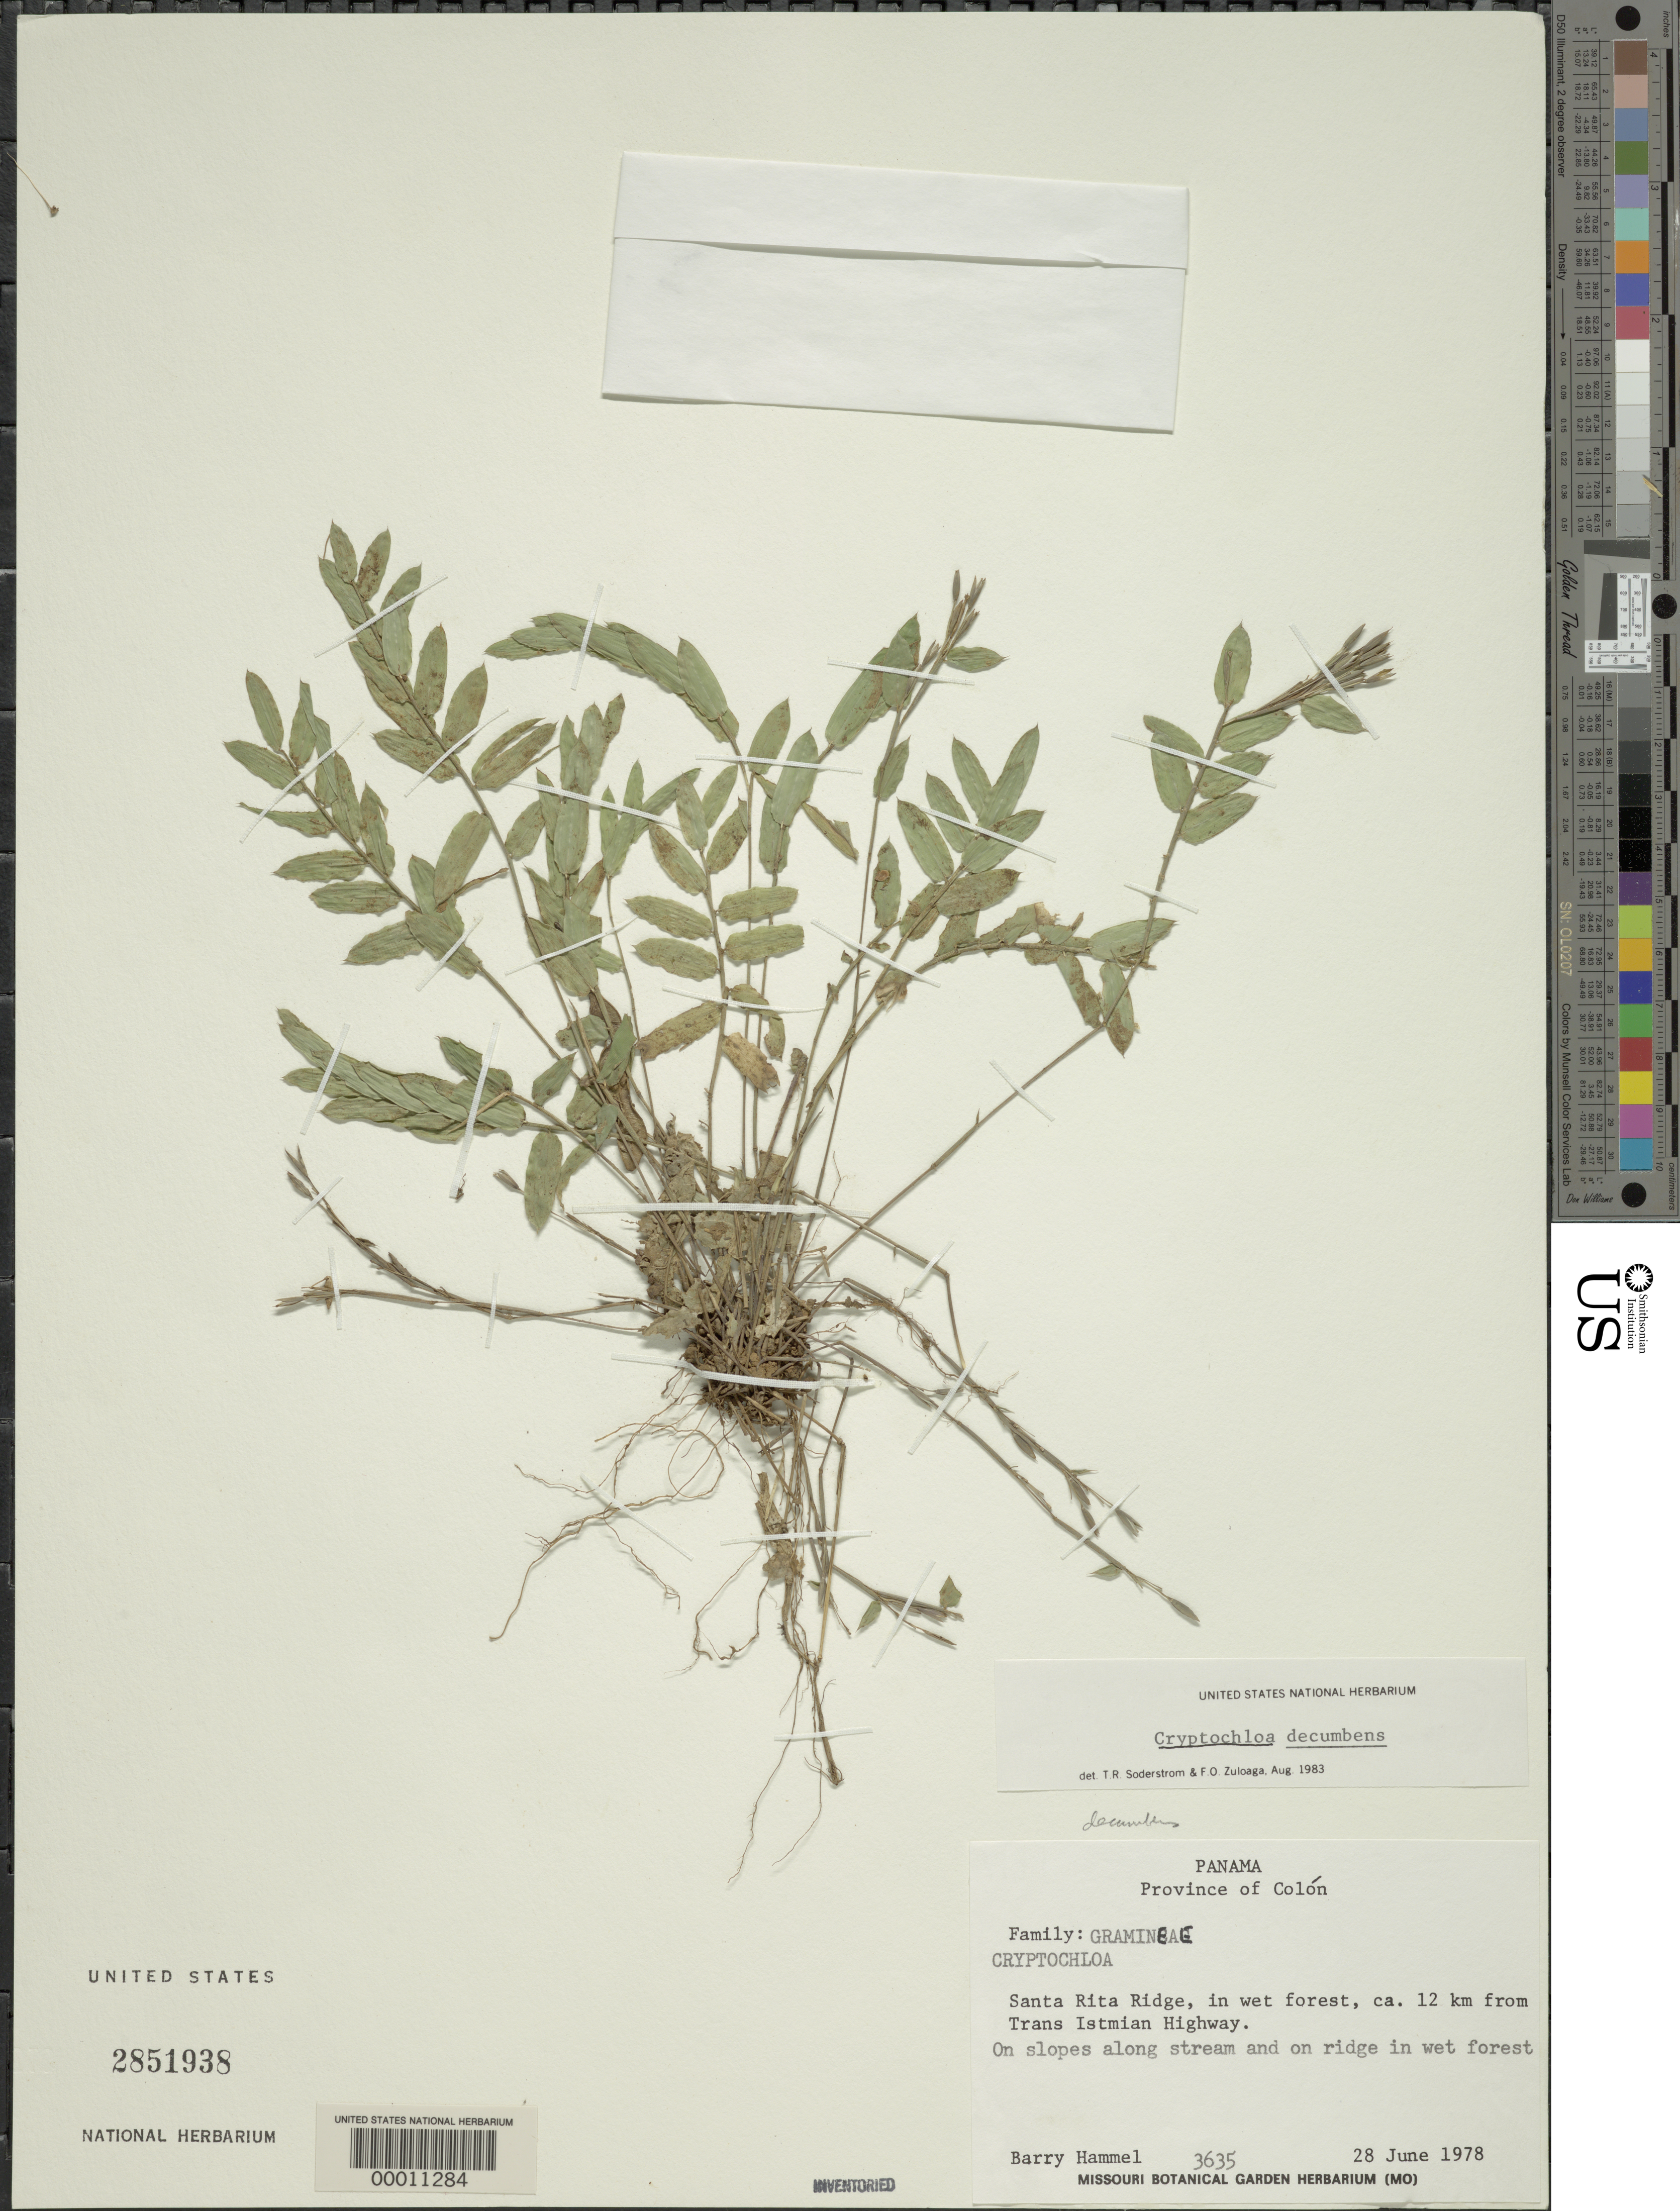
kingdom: Plantae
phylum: Tracheophyta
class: Liliopsida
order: Poales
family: Poaceae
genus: Cryptochloa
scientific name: Cryptochloa decumbens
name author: Soderstr. & Zuloaga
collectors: B. Hammel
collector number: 3635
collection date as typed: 28 Jun 1978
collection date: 1978-06-28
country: Panama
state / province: Colón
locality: Santa Rita ridge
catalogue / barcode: US 2851938